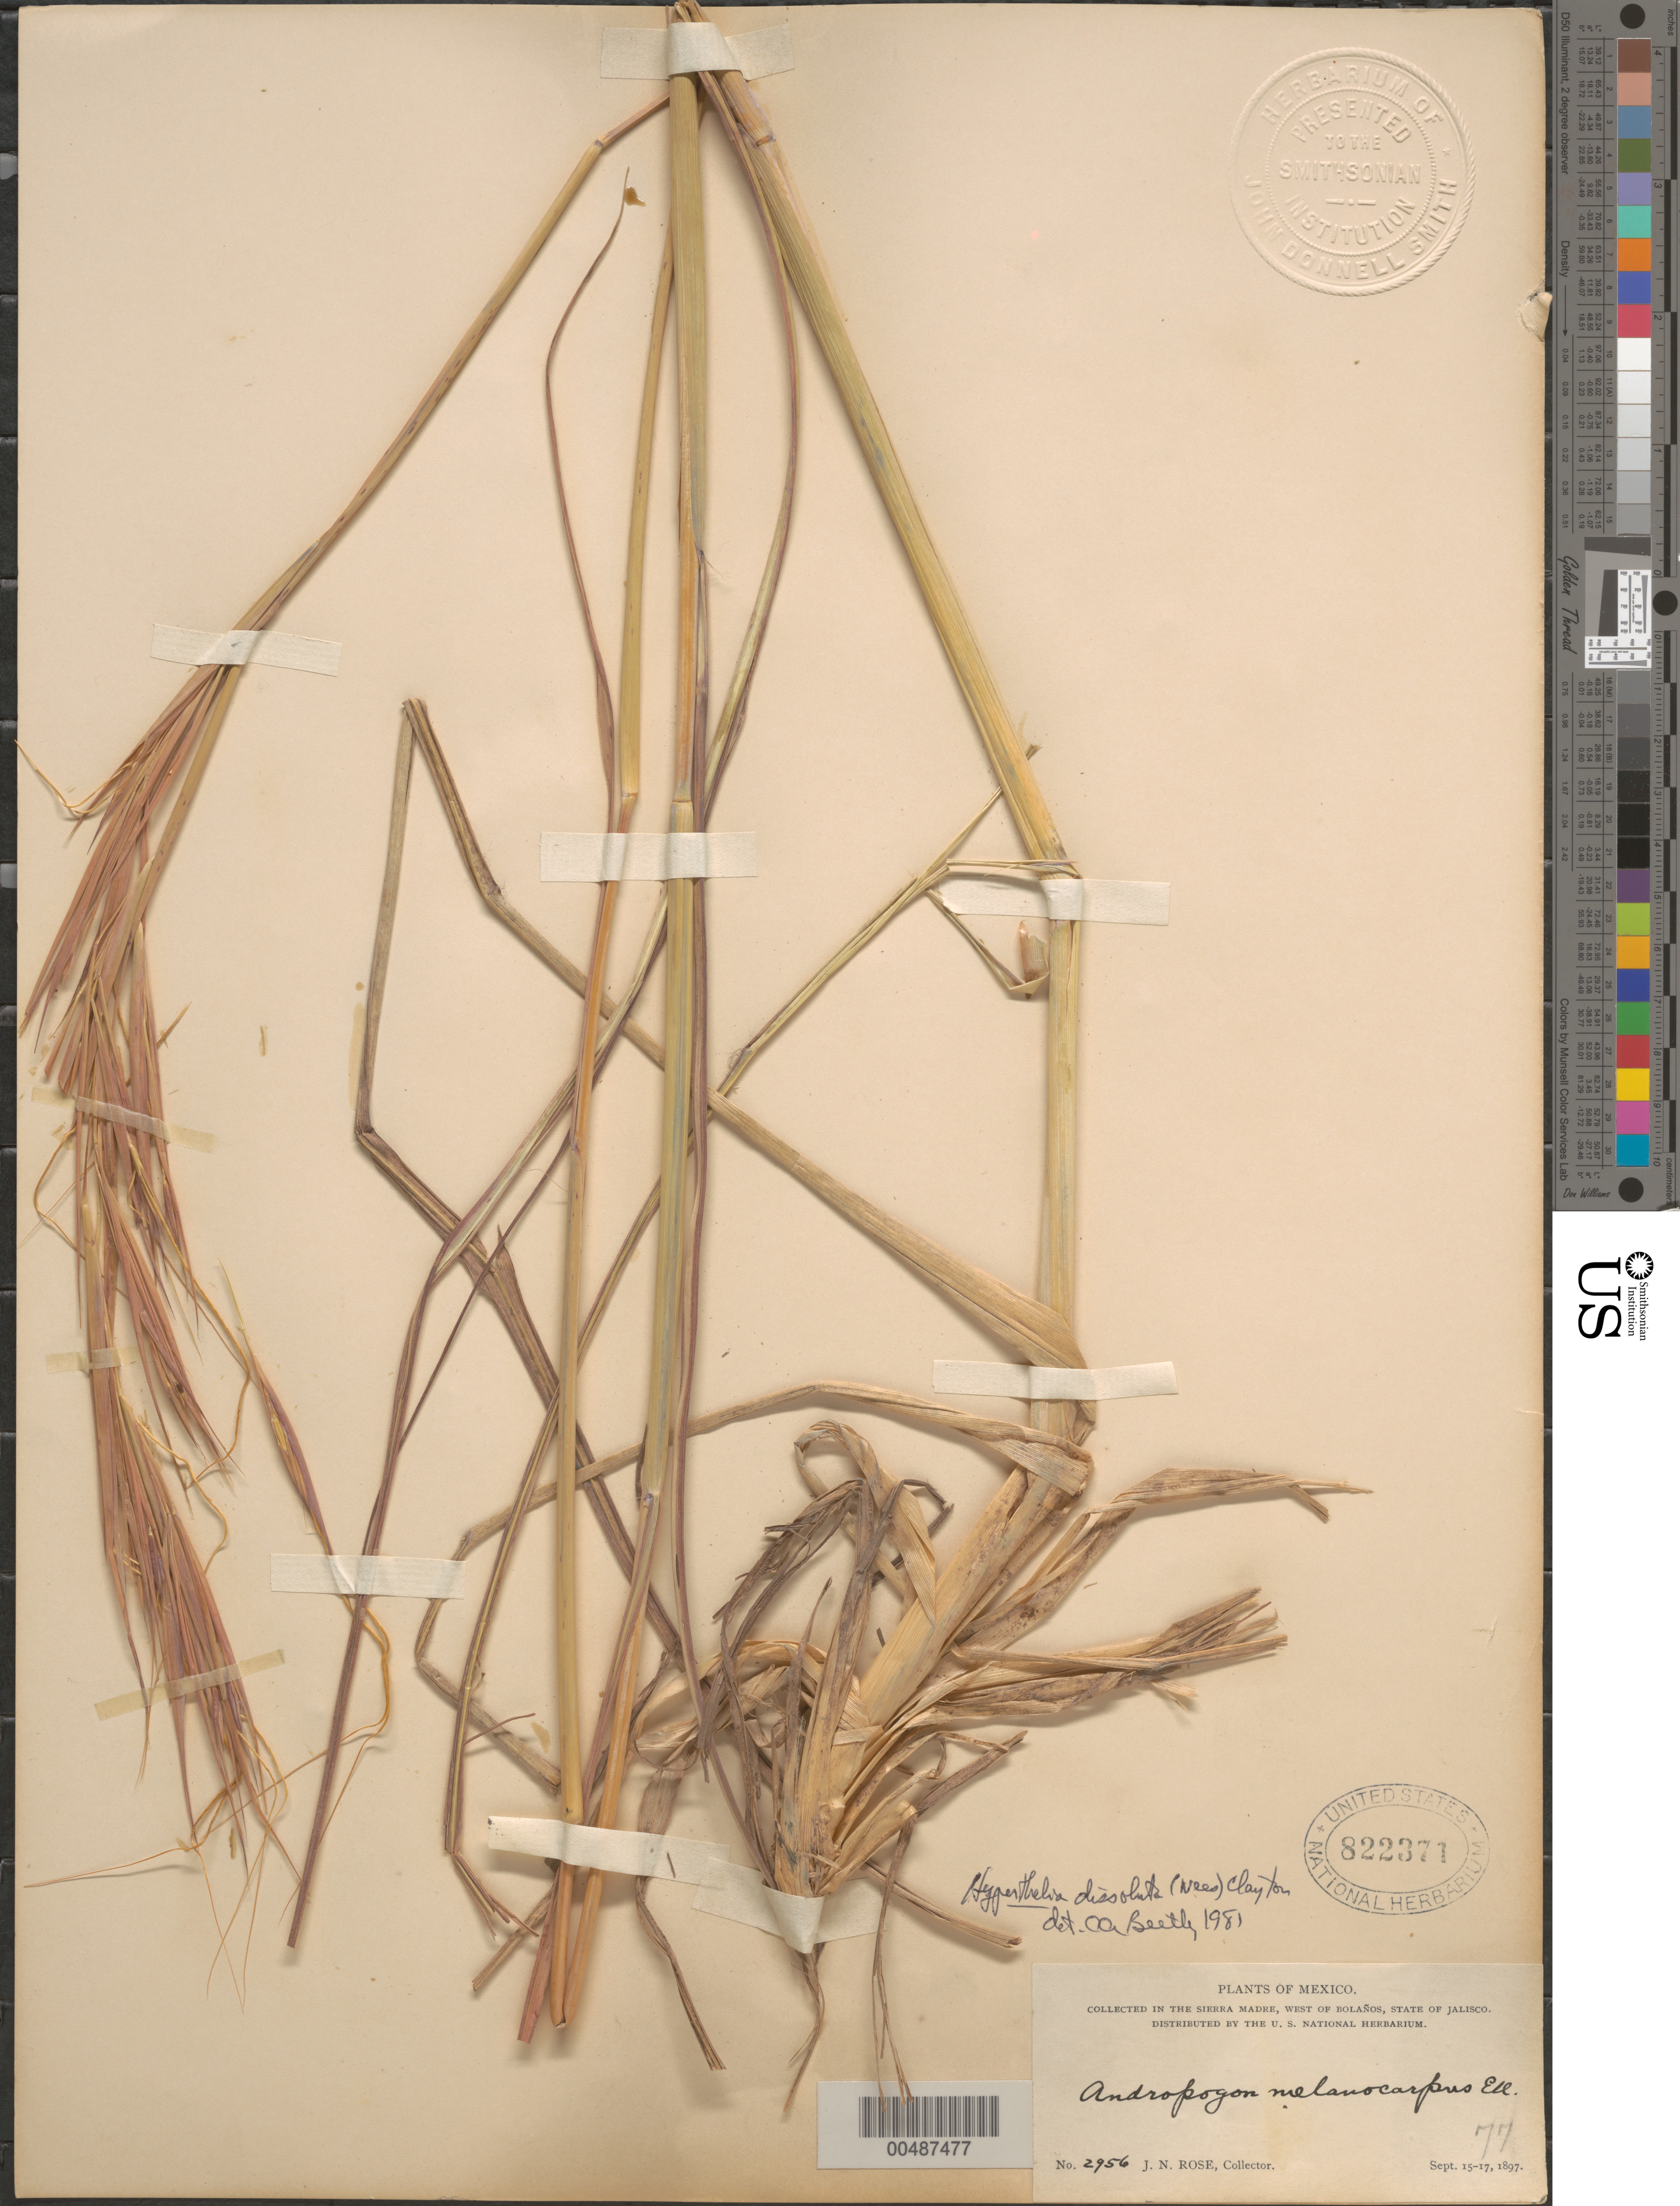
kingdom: Plantae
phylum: Tracheophyta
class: Liliopsida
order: Poales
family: Poaceae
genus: Hyperthelia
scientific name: Hyperthelia dissoluta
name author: (Nees ex Steud.) Clayton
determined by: Beetle, Alan A.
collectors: J. N. Rose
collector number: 2956/77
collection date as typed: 15 Sep 1897 to 17 Sep 1897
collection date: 1897-09-15/1897-09-17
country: Mexico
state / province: Jalisco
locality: In the Sierra Madre, W of Bolanos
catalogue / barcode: US 822371